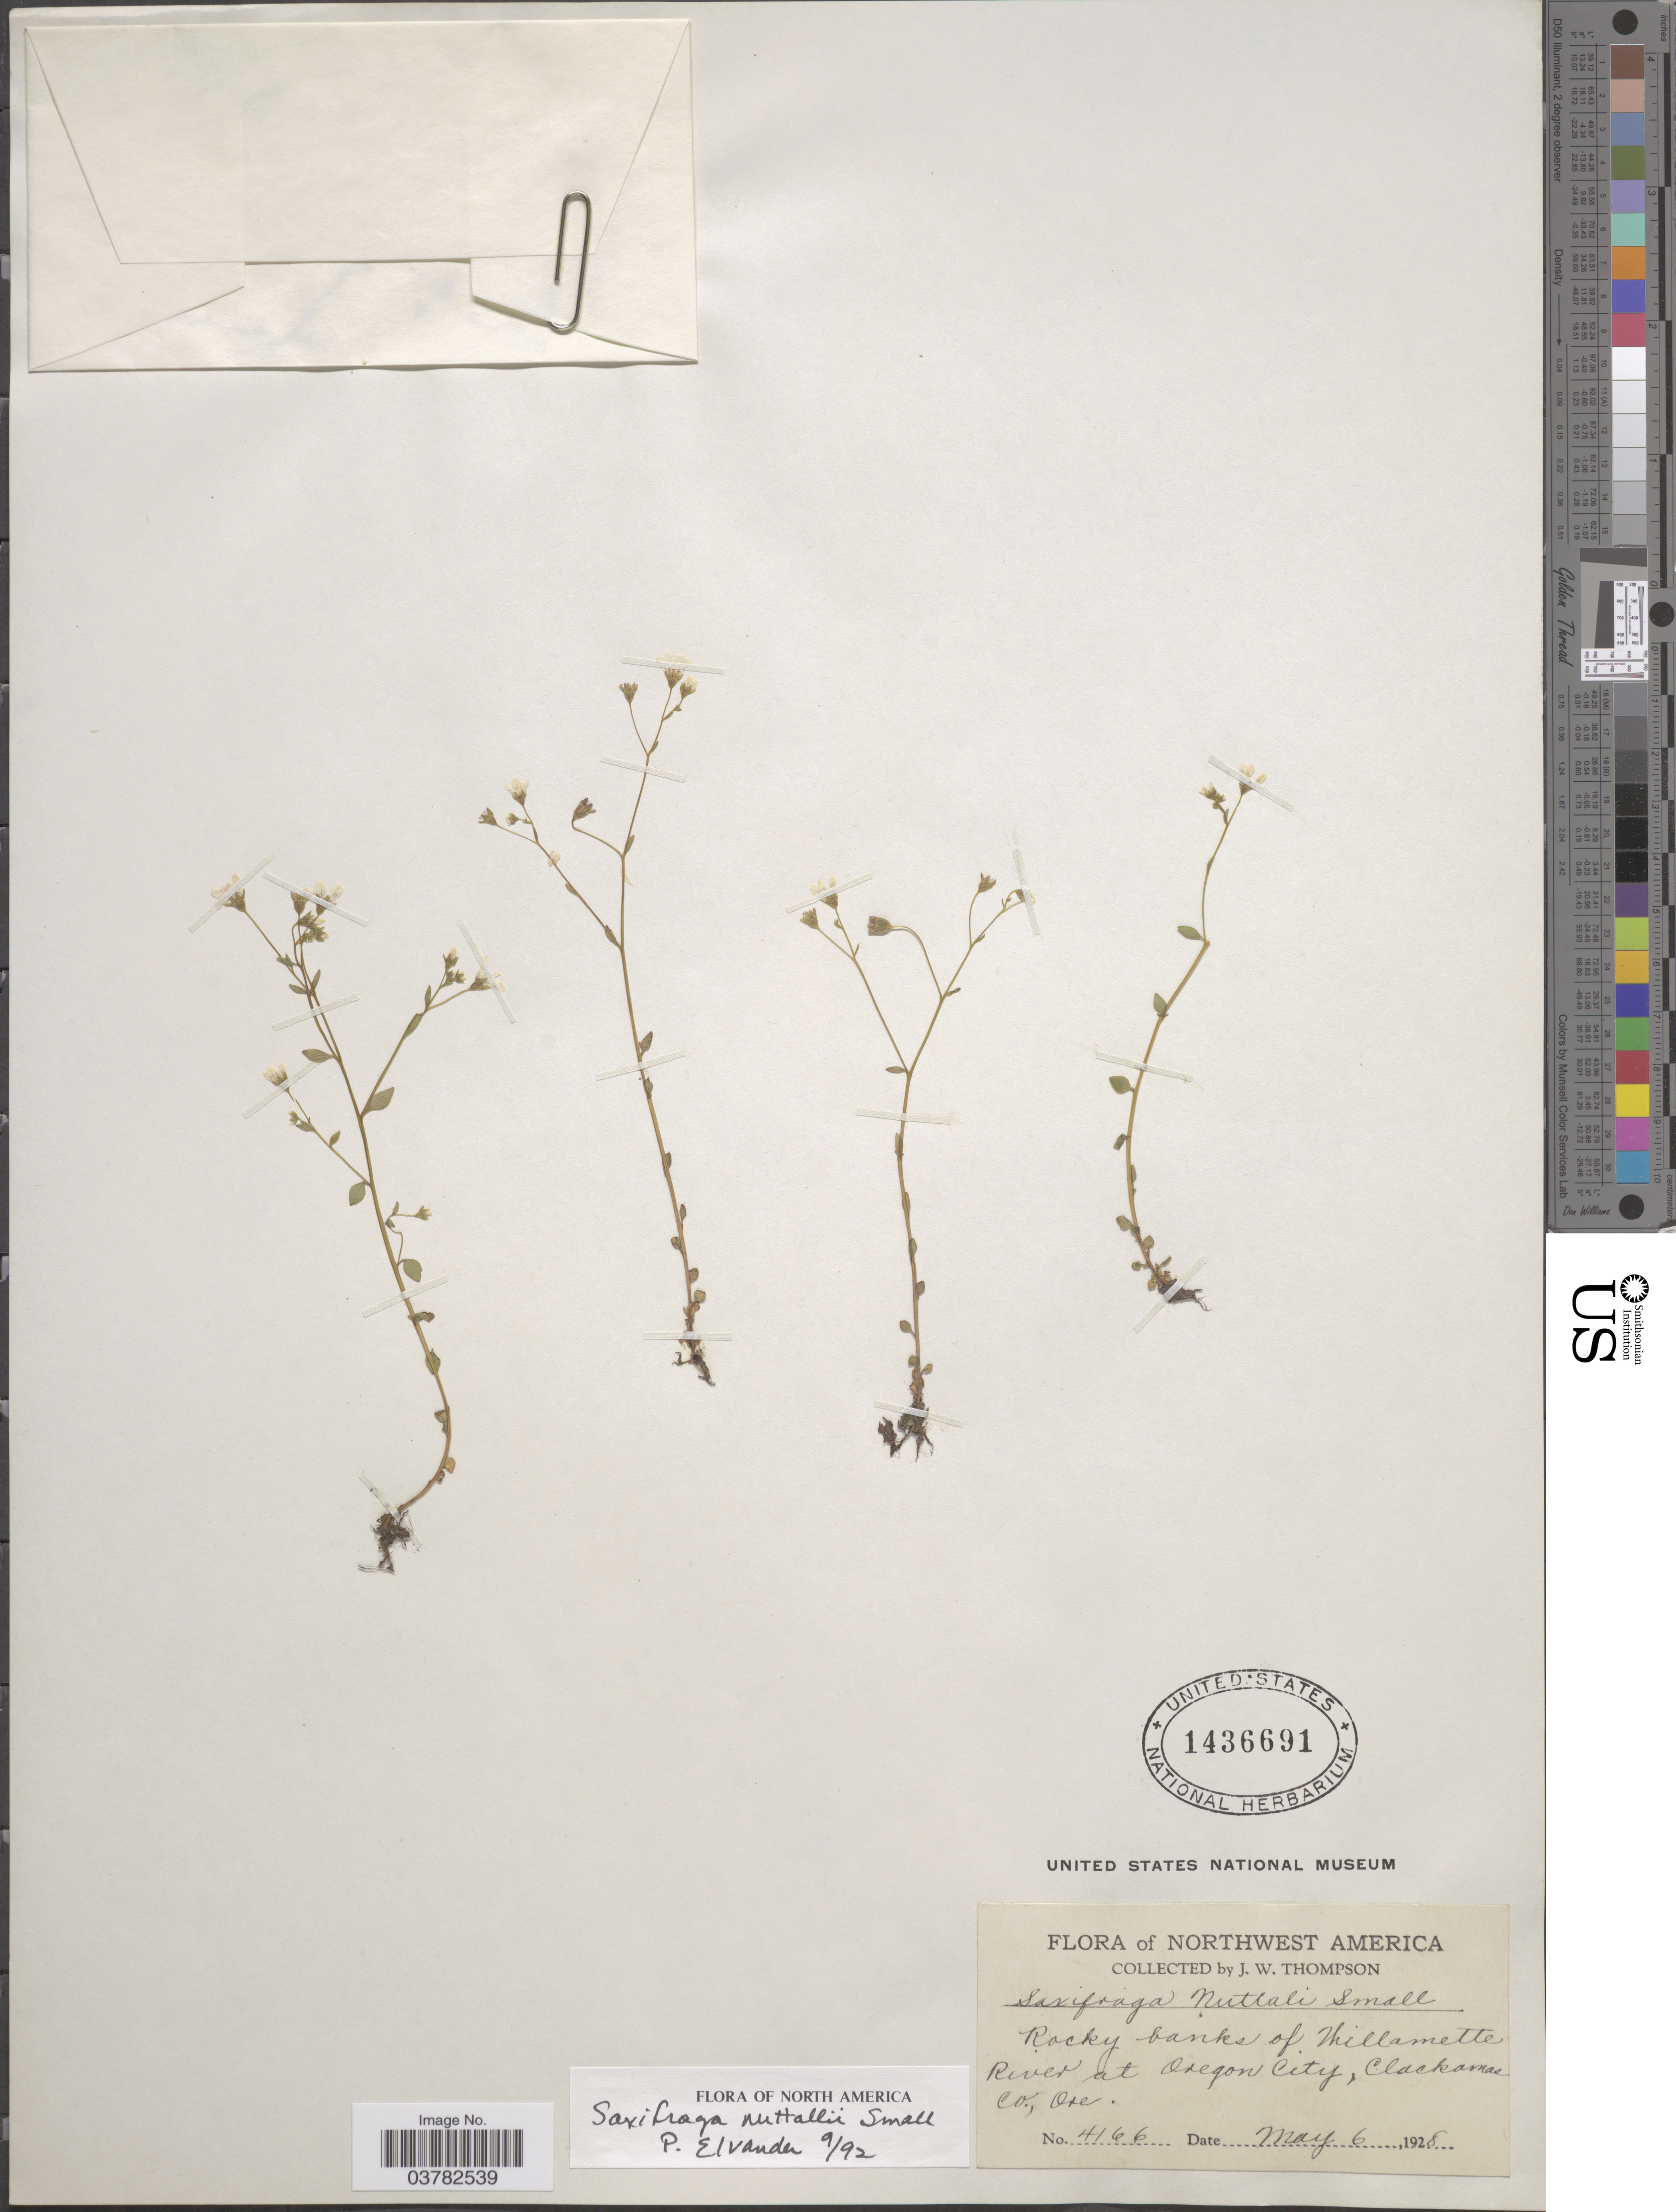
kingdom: Plantae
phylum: Tracheophyta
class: Magnoliopsida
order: Saxifragales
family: Saxifragaceae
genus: Saxifraga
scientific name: Saxifraga nuttallii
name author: Small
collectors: J. Thompson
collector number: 4166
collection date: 1928-05-06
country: United States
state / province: Oregon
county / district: Clackamas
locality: Northwest America. Rocky banks of Willamette River at Oregon City, Clackamas Co.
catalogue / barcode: US 1436691